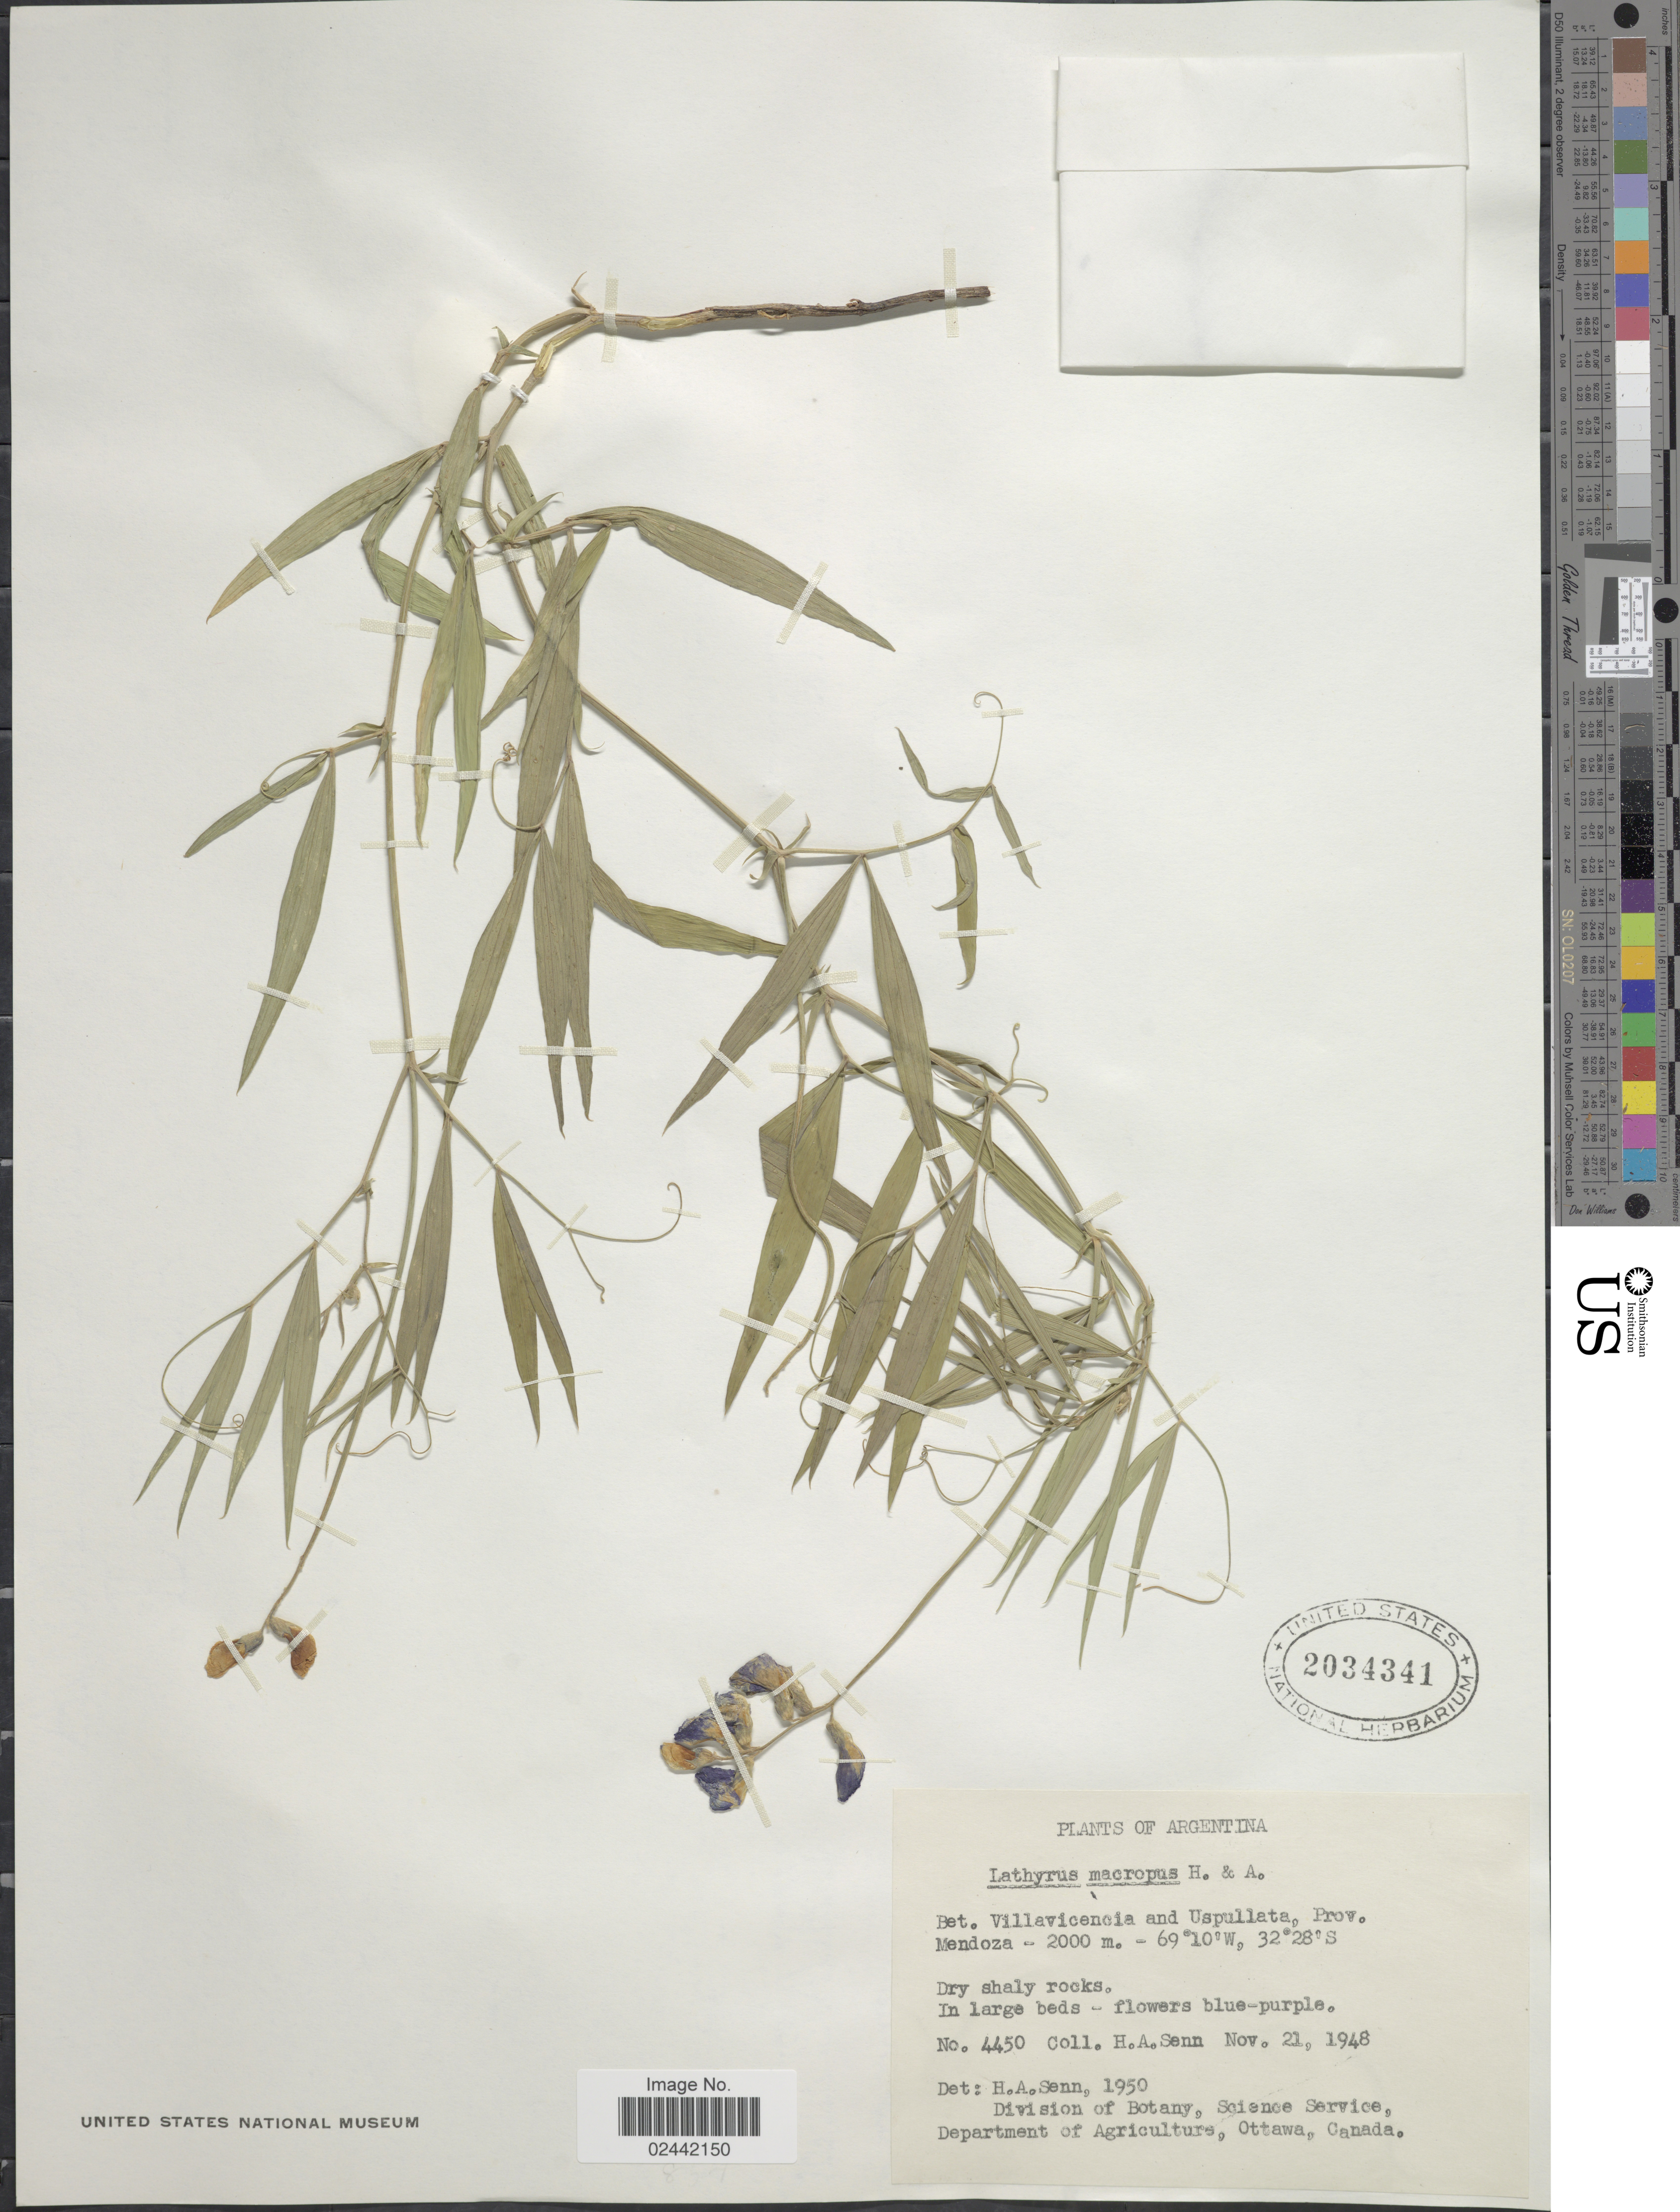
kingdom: Plantae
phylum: Tracheophyta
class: Magnoliopsida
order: Fabales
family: Fabaceae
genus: Lathyrus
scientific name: Lathyrus macropus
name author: Hook. & Arn.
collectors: H. Senn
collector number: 4450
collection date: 1948-11-21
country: Argentina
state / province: Mendoza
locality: Bet. Villavicencia and Uspullata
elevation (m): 2000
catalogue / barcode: US 2034341